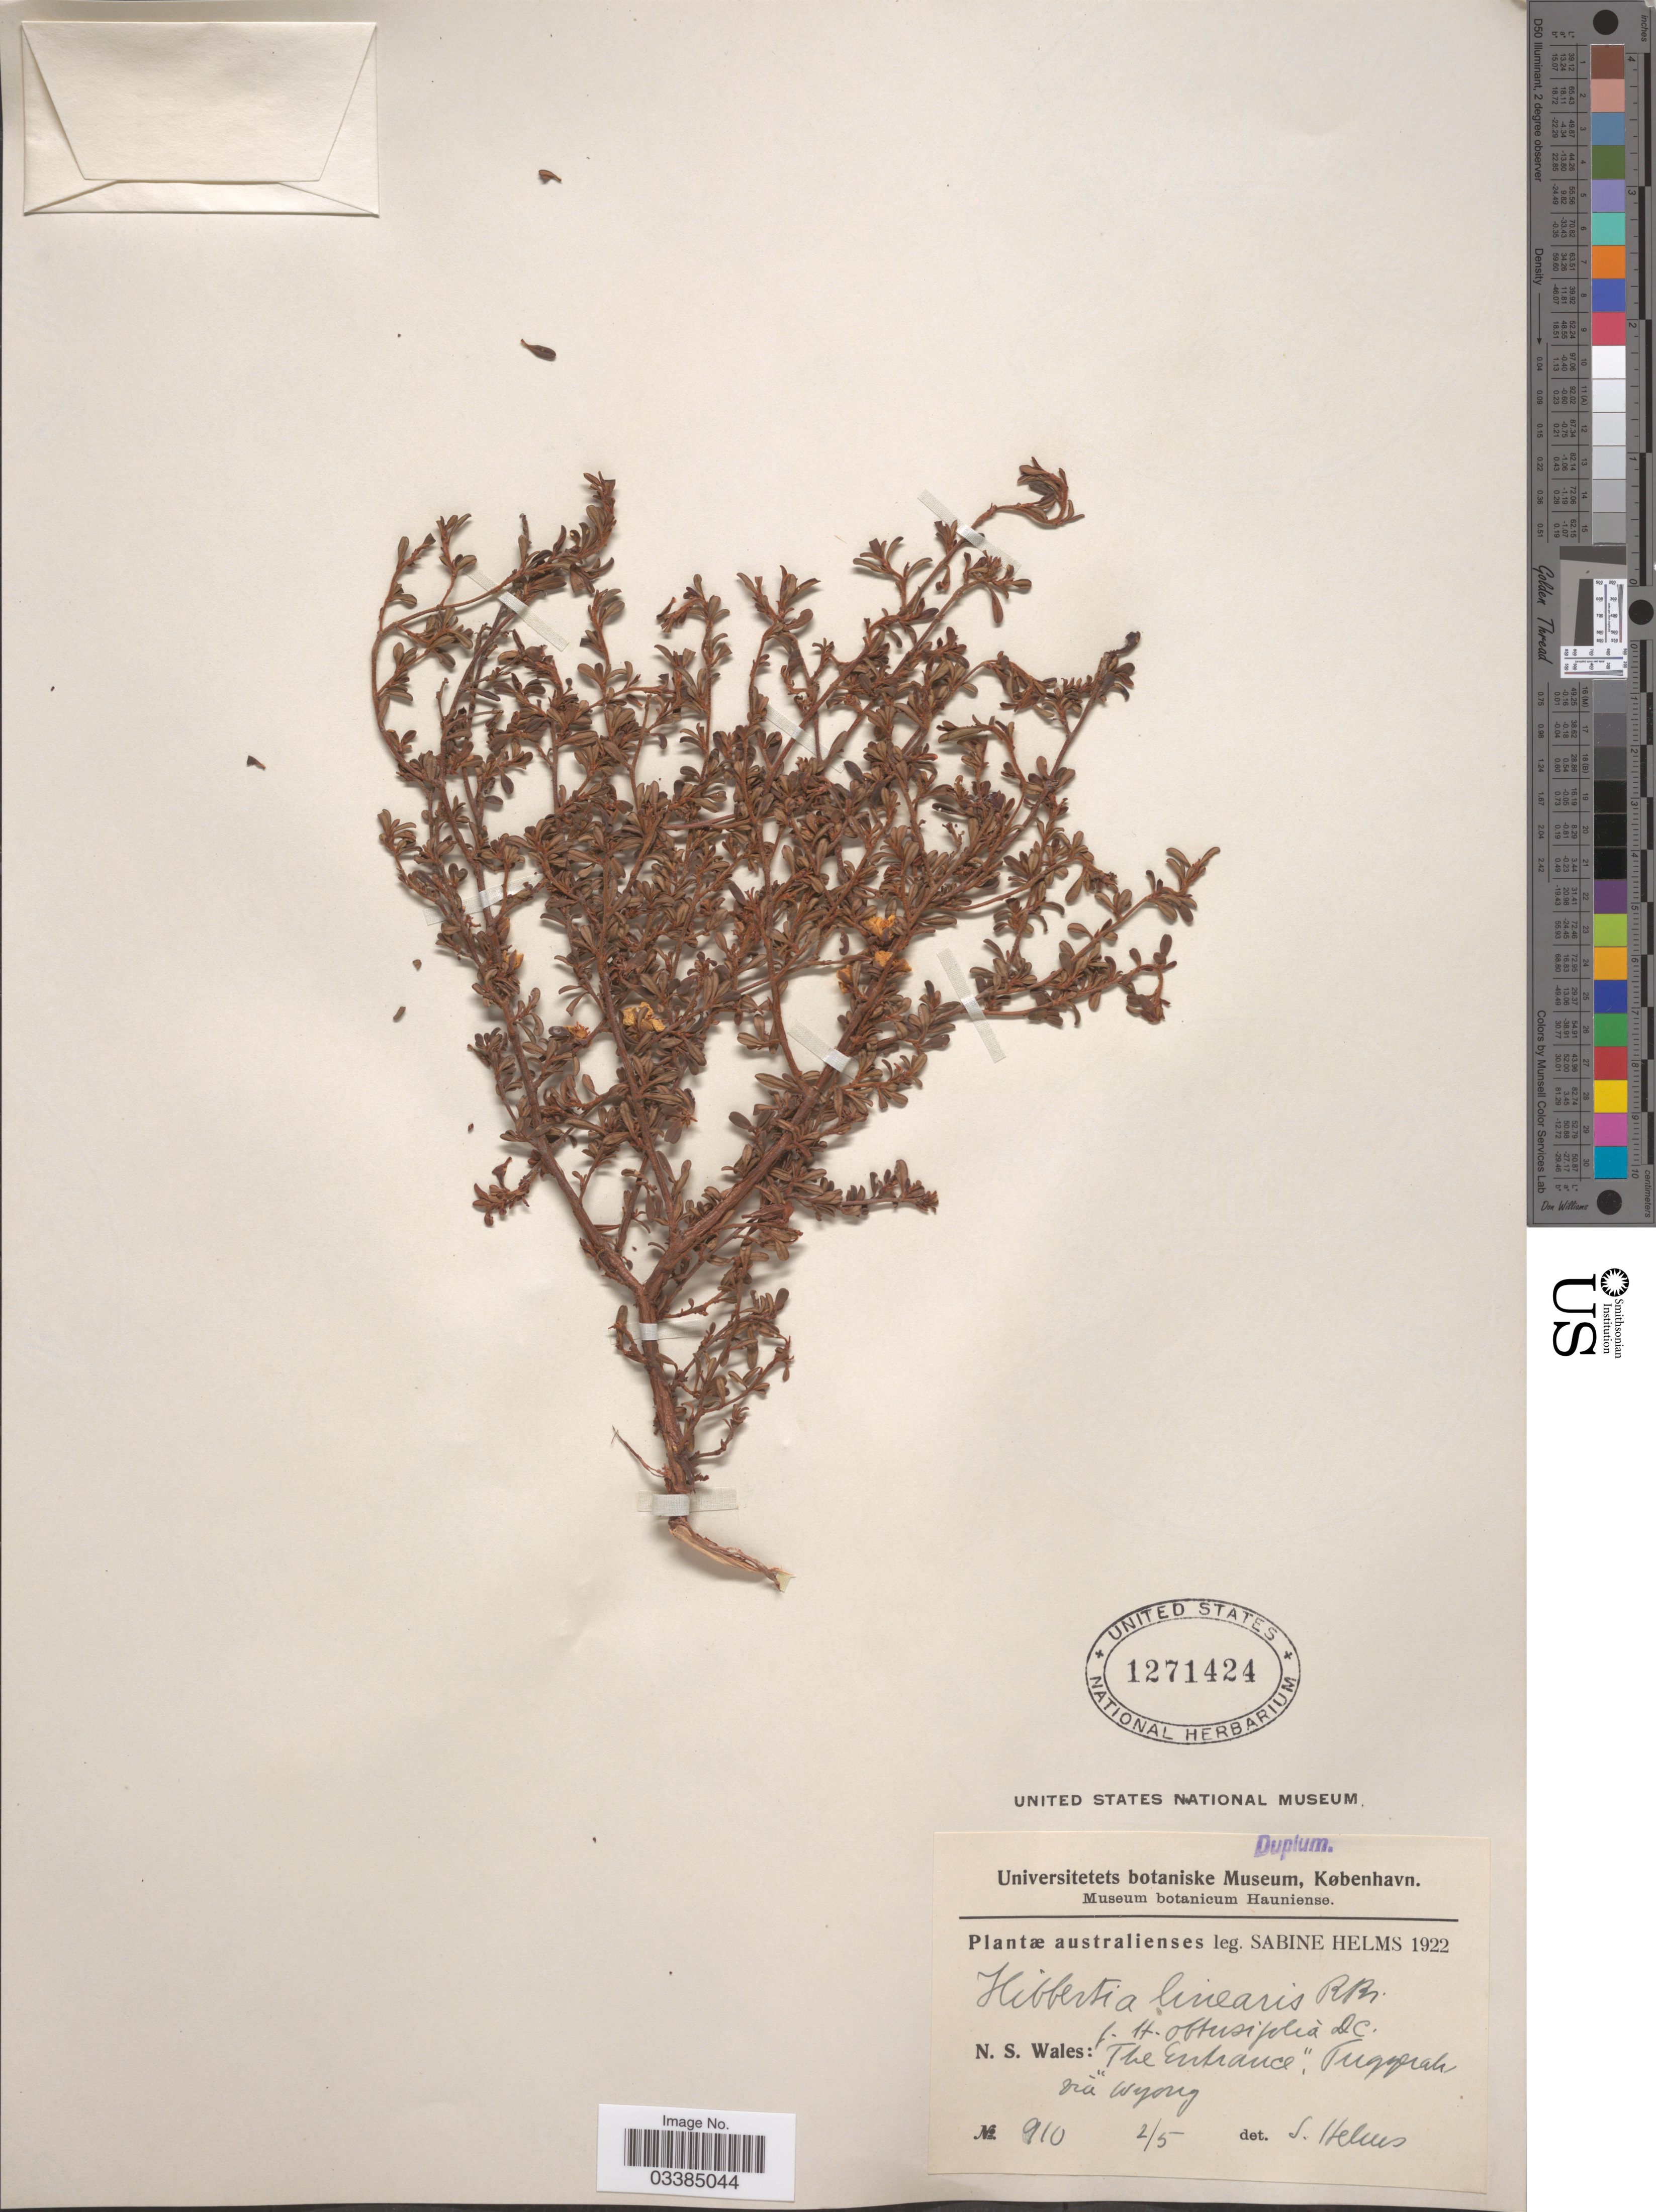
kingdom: Plantae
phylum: Tracheophyta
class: Magnoliopsida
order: Dilleniales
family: Dilleniaceae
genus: Hibbertia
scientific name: Hibbertia linearis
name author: R. Br. ex DC.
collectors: S. Helms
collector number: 910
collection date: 1922-05-02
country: Australia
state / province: New South Wales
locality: N. S. Wales: "The Entrance", Tuggerah via Wyong.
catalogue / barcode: US 1271424